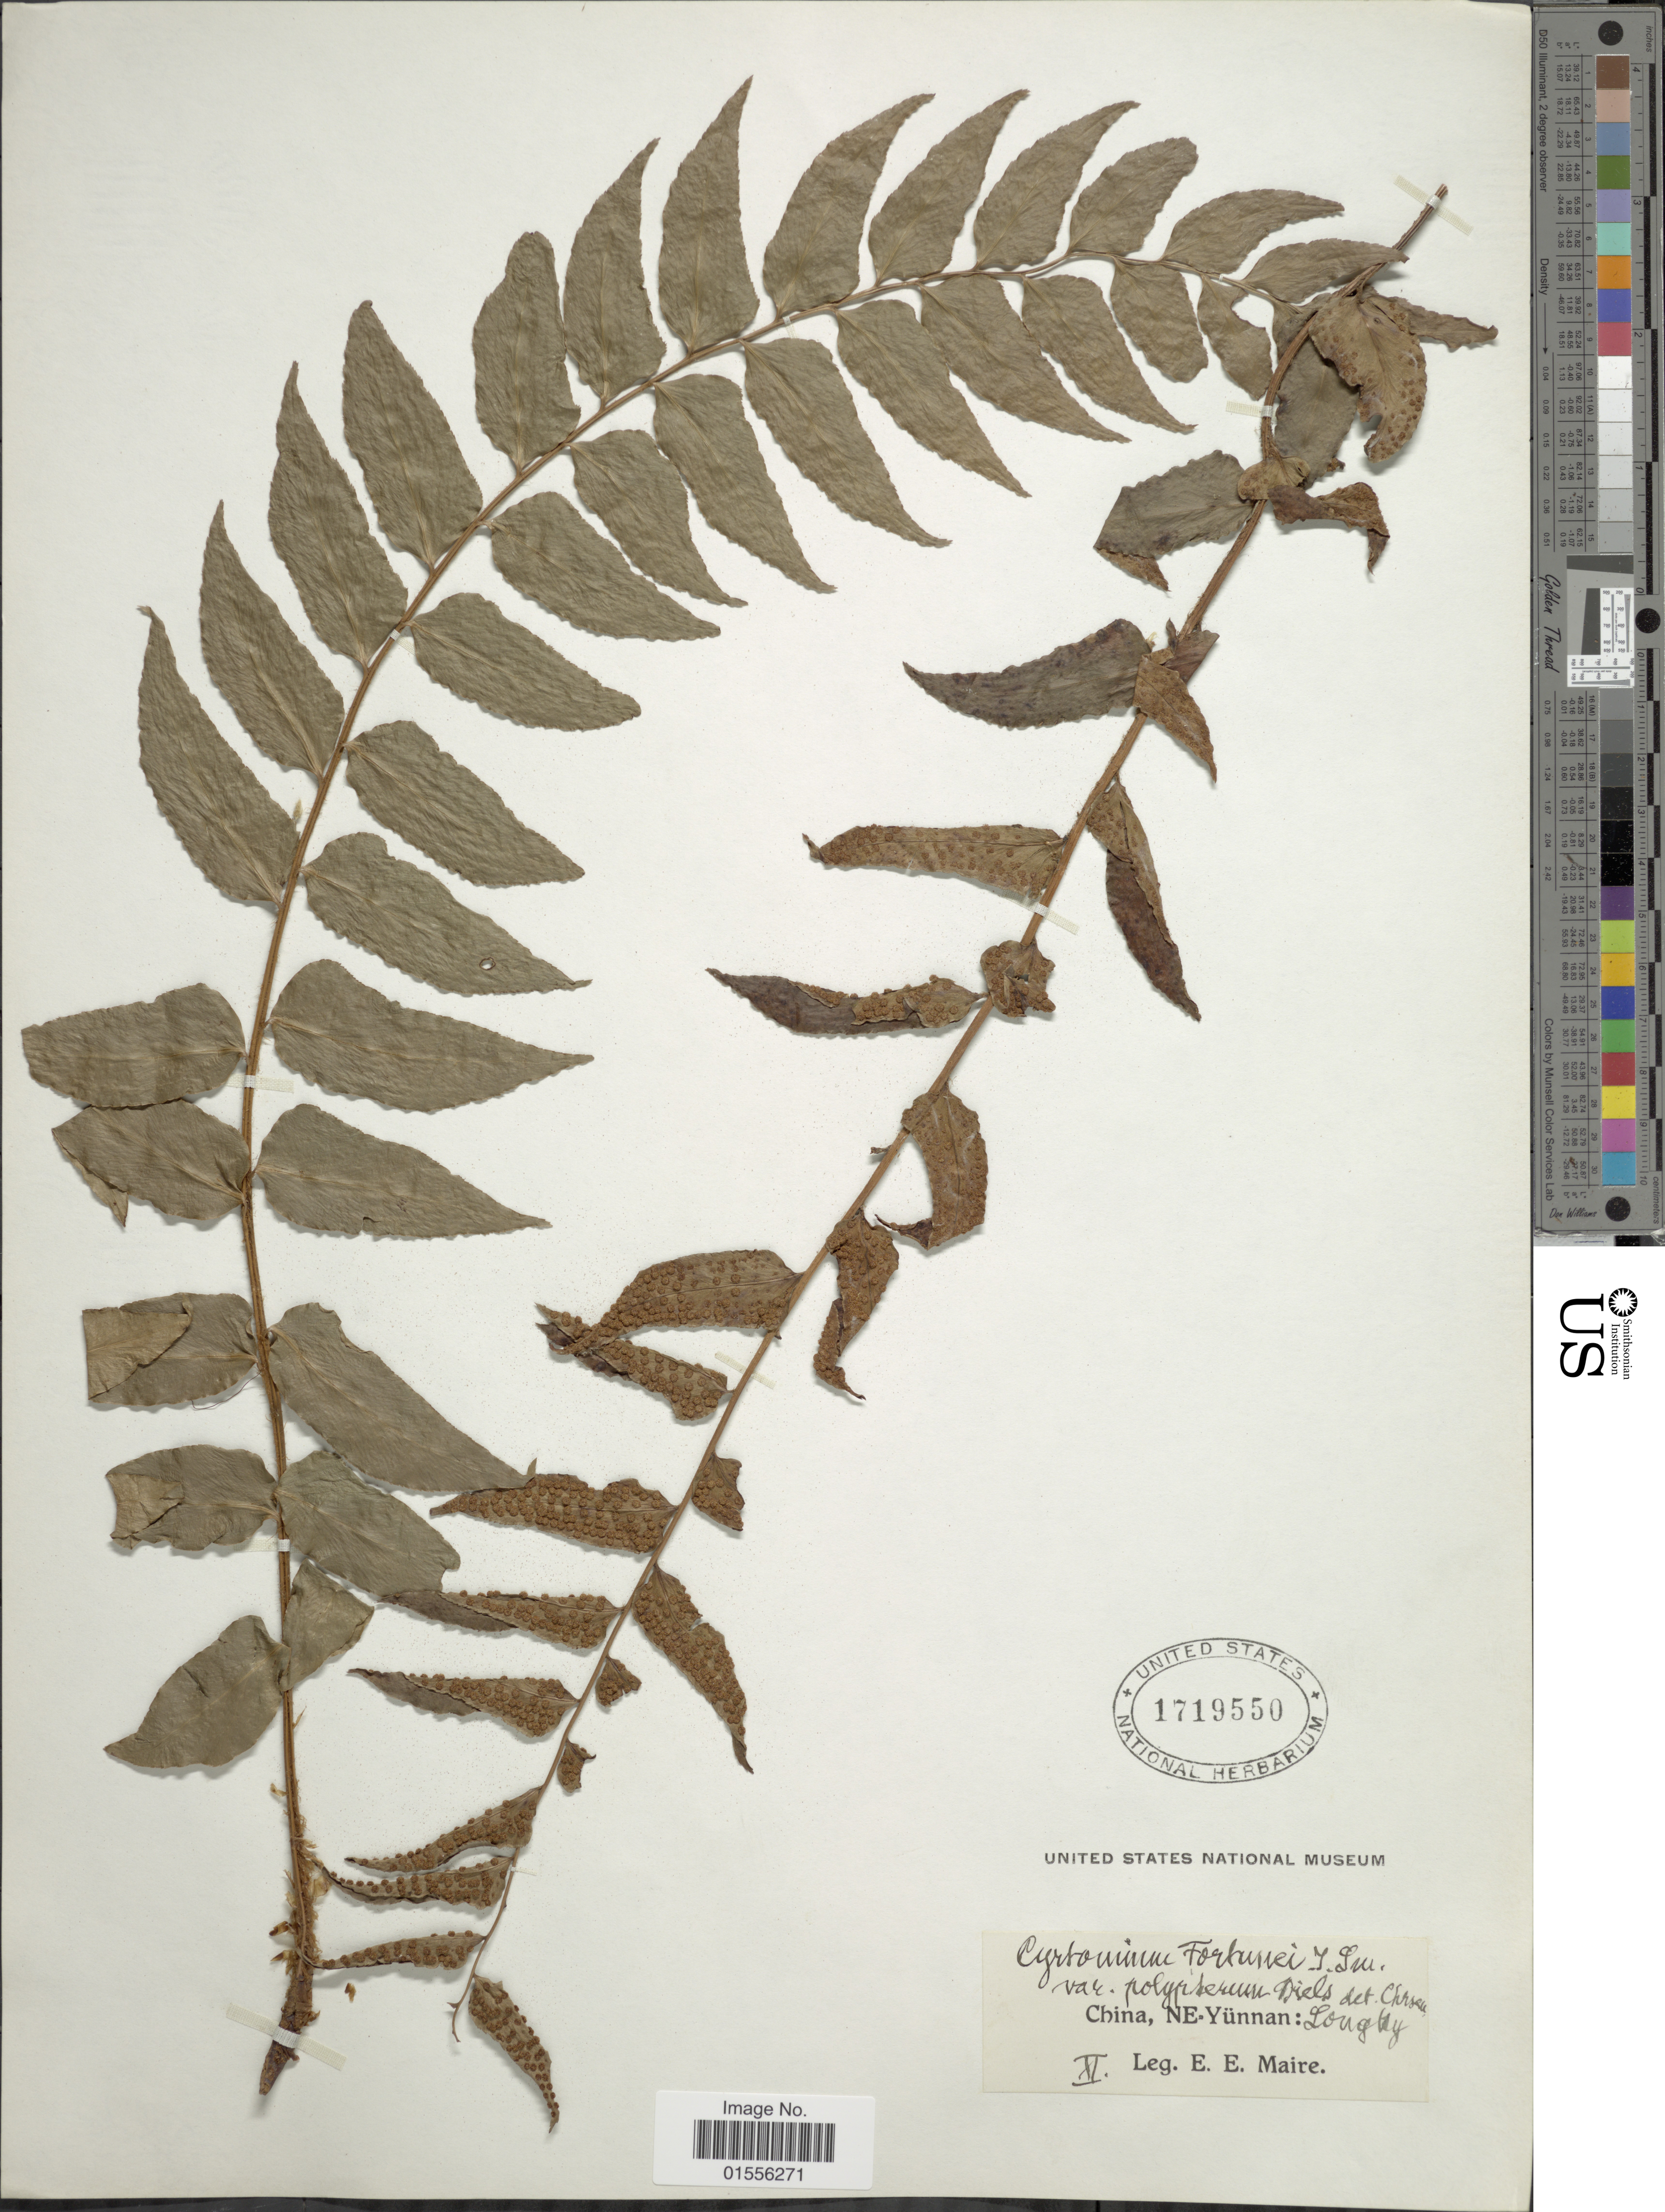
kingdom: Plantae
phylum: Tracheophyta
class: Polypodiopsida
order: Polypodiales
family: Dryopteridaceae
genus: Cyrtomium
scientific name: Cyrtomium fortunei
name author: J. Sm.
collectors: E. E. Maire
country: China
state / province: Yunnan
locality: NE-Yünnan: longby [interpreted]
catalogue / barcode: US 1719550